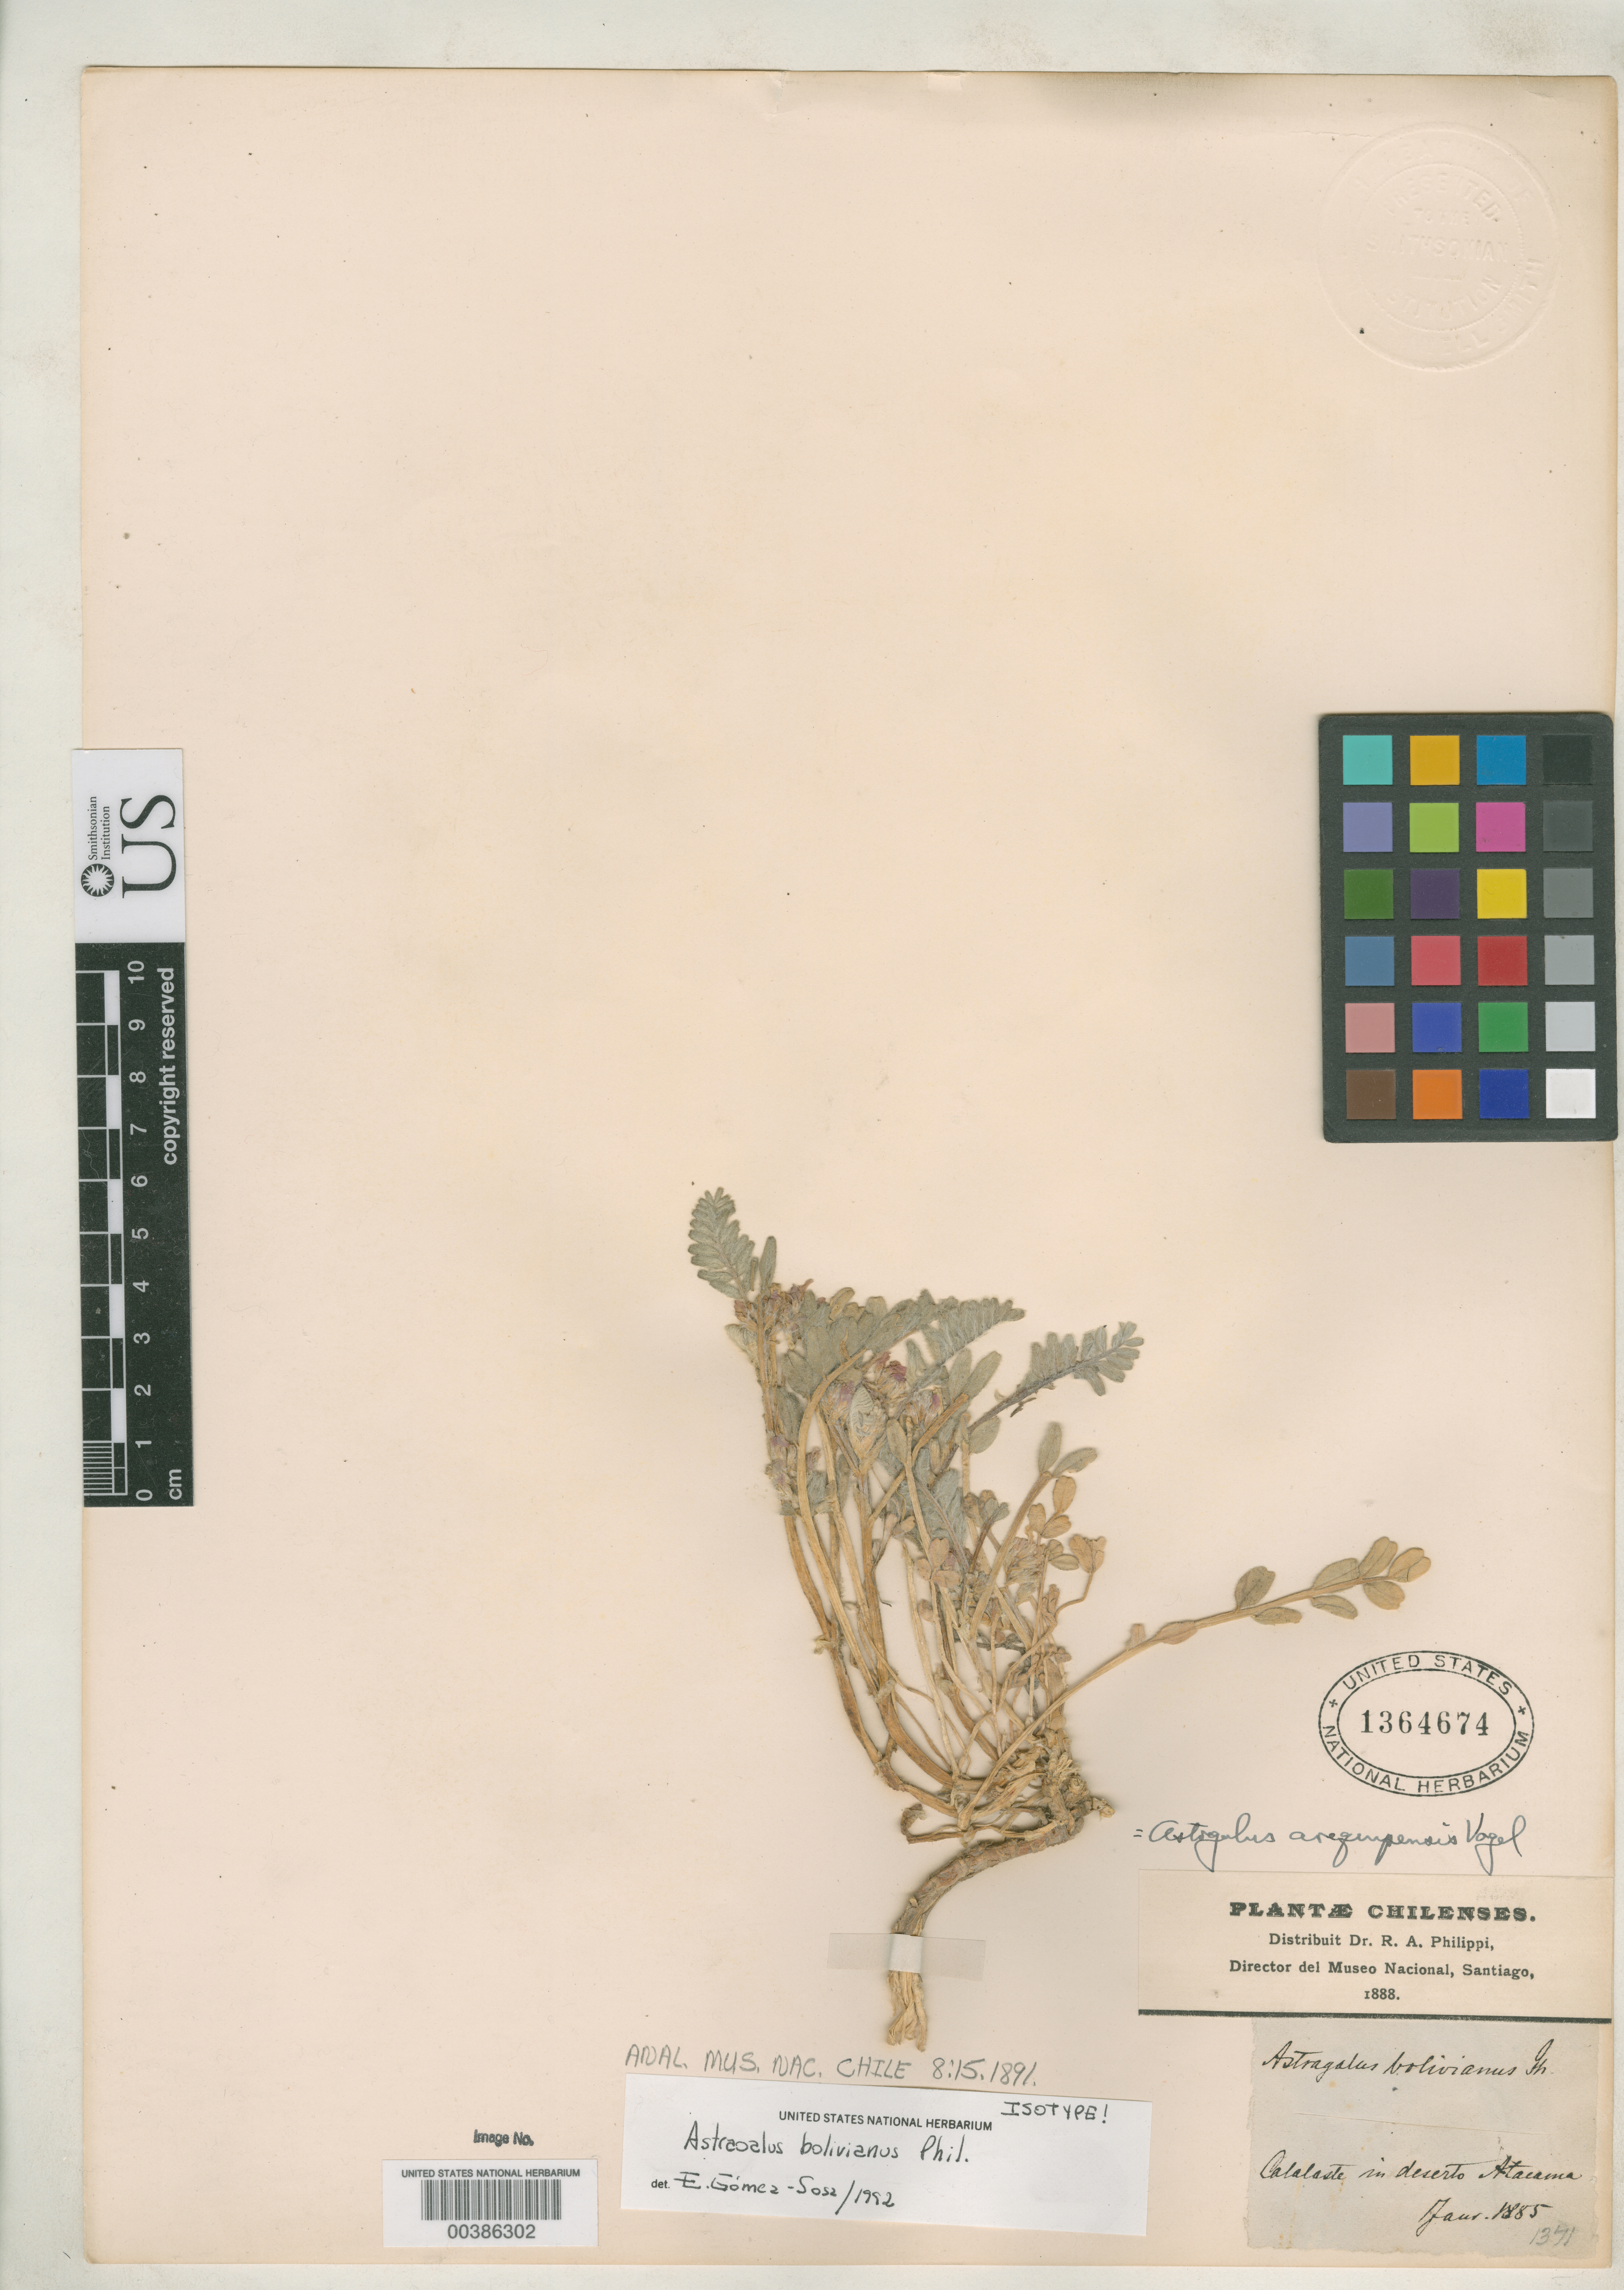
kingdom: Plantae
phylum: Tracheophyta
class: Magnoliopsida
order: Fabales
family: Fabaceae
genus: Astragalus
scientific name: Astragalus bolivianus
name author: Phil.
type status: Isotype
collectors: R. A. Philippi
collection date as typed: Jan 1885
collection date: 1885-01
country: Bolivia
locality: Calalaste in deserto Atacama.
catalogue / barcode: US 1364674